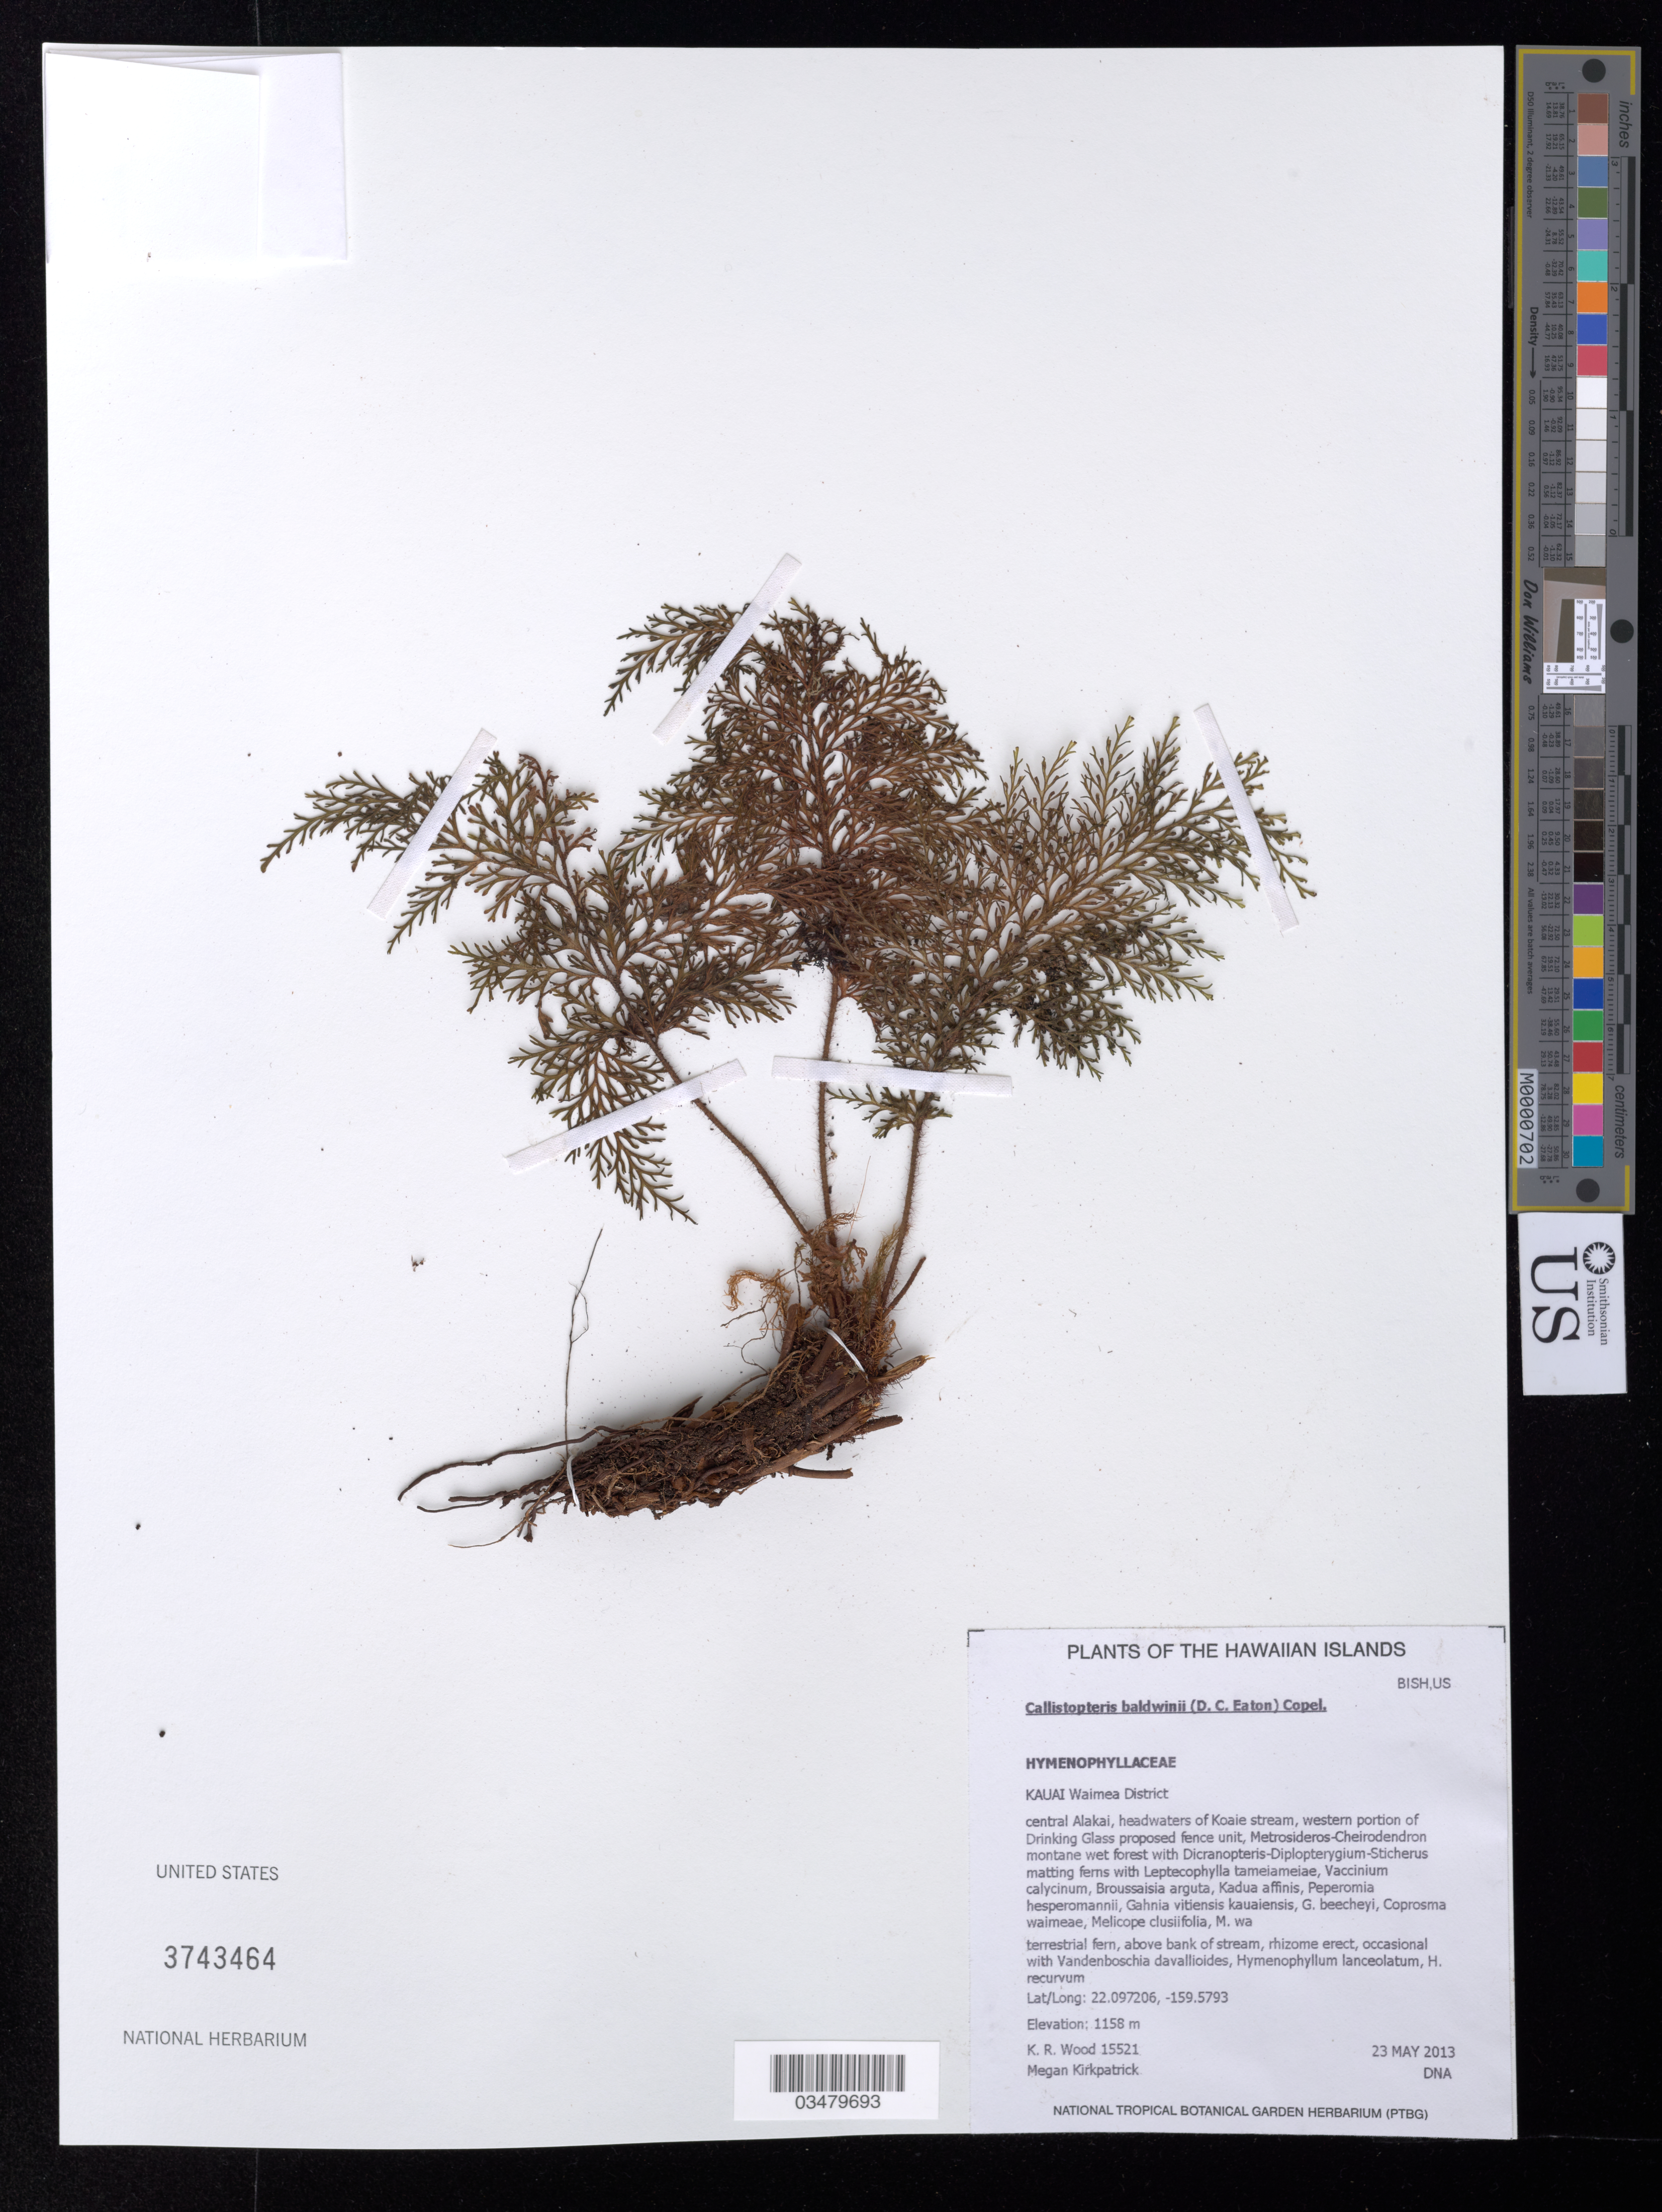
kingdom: Plantae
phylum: Tracheophyta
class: Polypodiopsida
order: Hymenophyllales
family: Hymenophyllaceae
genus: Callistopteris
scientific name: Callistopteris baldwinii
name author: (D.C. Eaton) Copel.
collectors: K. R. Wood & M. Kirkpatrick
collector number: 15521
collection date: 2013-05-23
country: United States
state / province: Hawaii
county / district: Kauai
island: Kauai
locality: Central Alakai, headwaters of Koaie stream, northwestern portion of Drinking Blass proposed fence unit, above bank of stream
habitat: Montane wet forest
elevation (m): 1158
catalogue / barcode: US 3743464